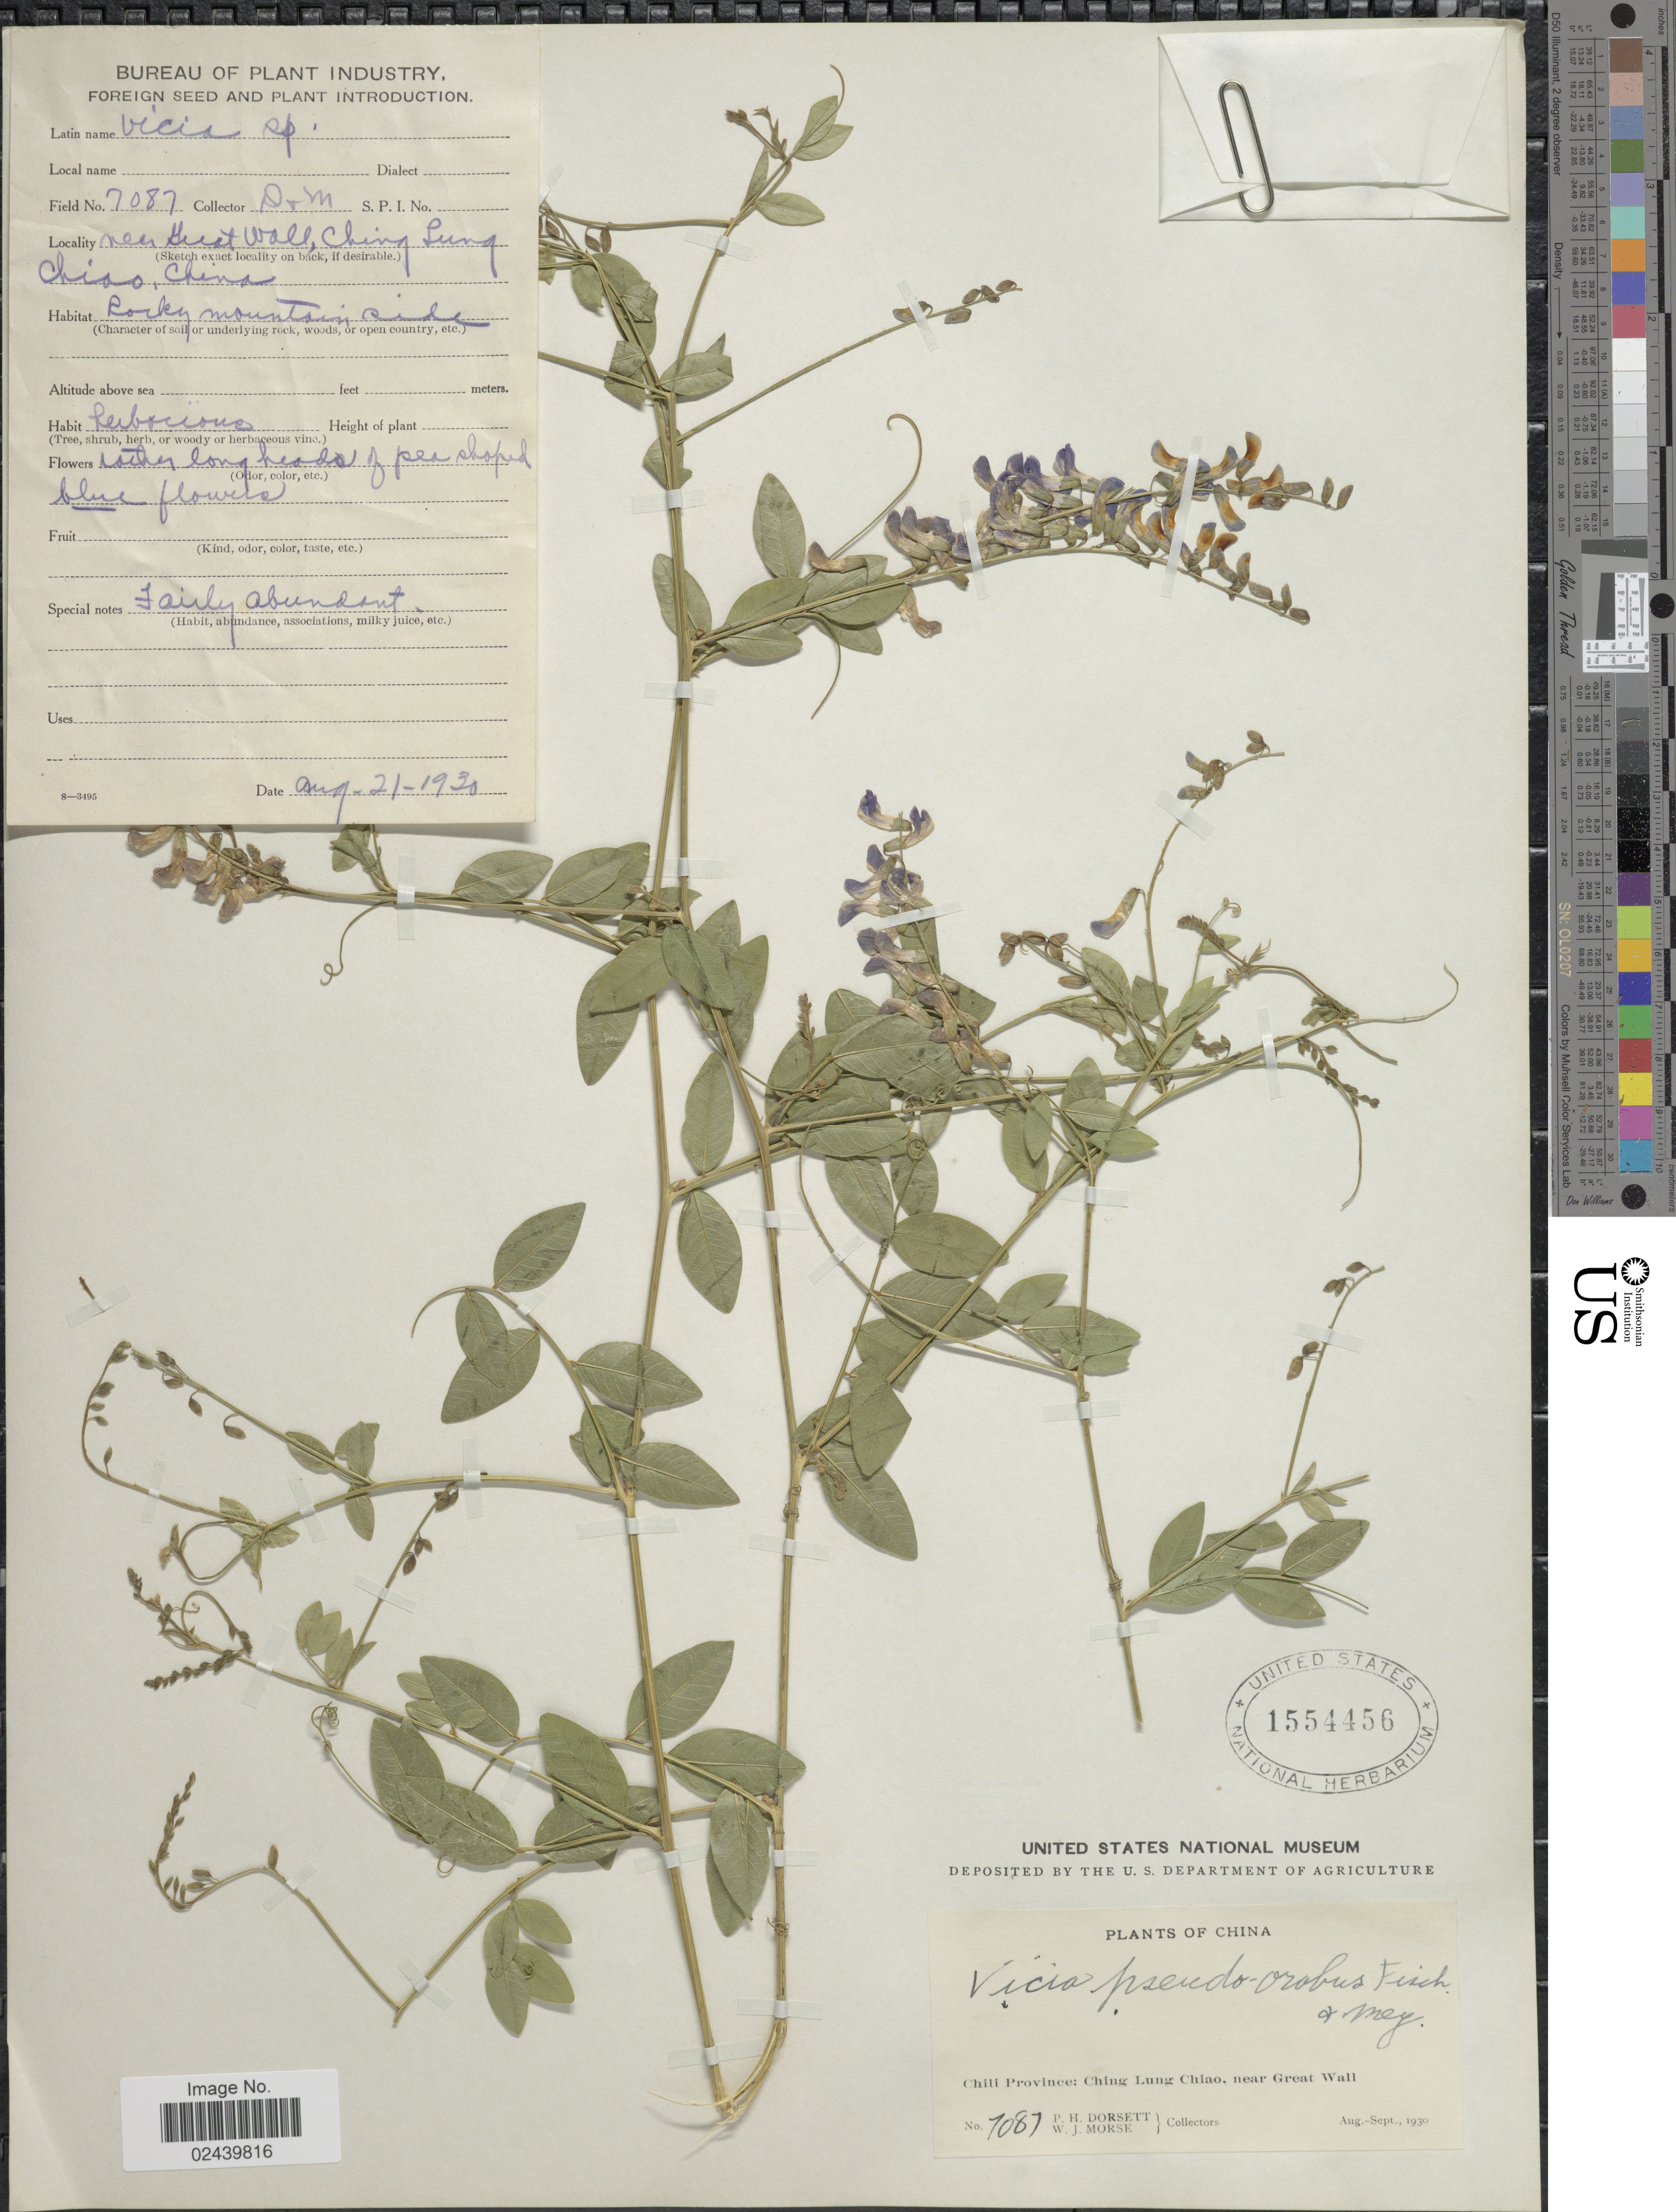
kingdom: Plantae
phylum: Tracheophyta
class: Magnoliopsida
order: Fabales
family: Fabaceae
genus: Vicia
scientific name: Vicia pseudo-orobus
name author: Fisch. & C.A. Mey.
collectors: P. H. Dorsett & W. J. Morse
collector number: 7087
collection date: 1930-08-21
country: China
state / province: Beijing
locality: Near Great Wall, Ching Lung Chiao. Chili Province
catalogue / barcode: US 1554456